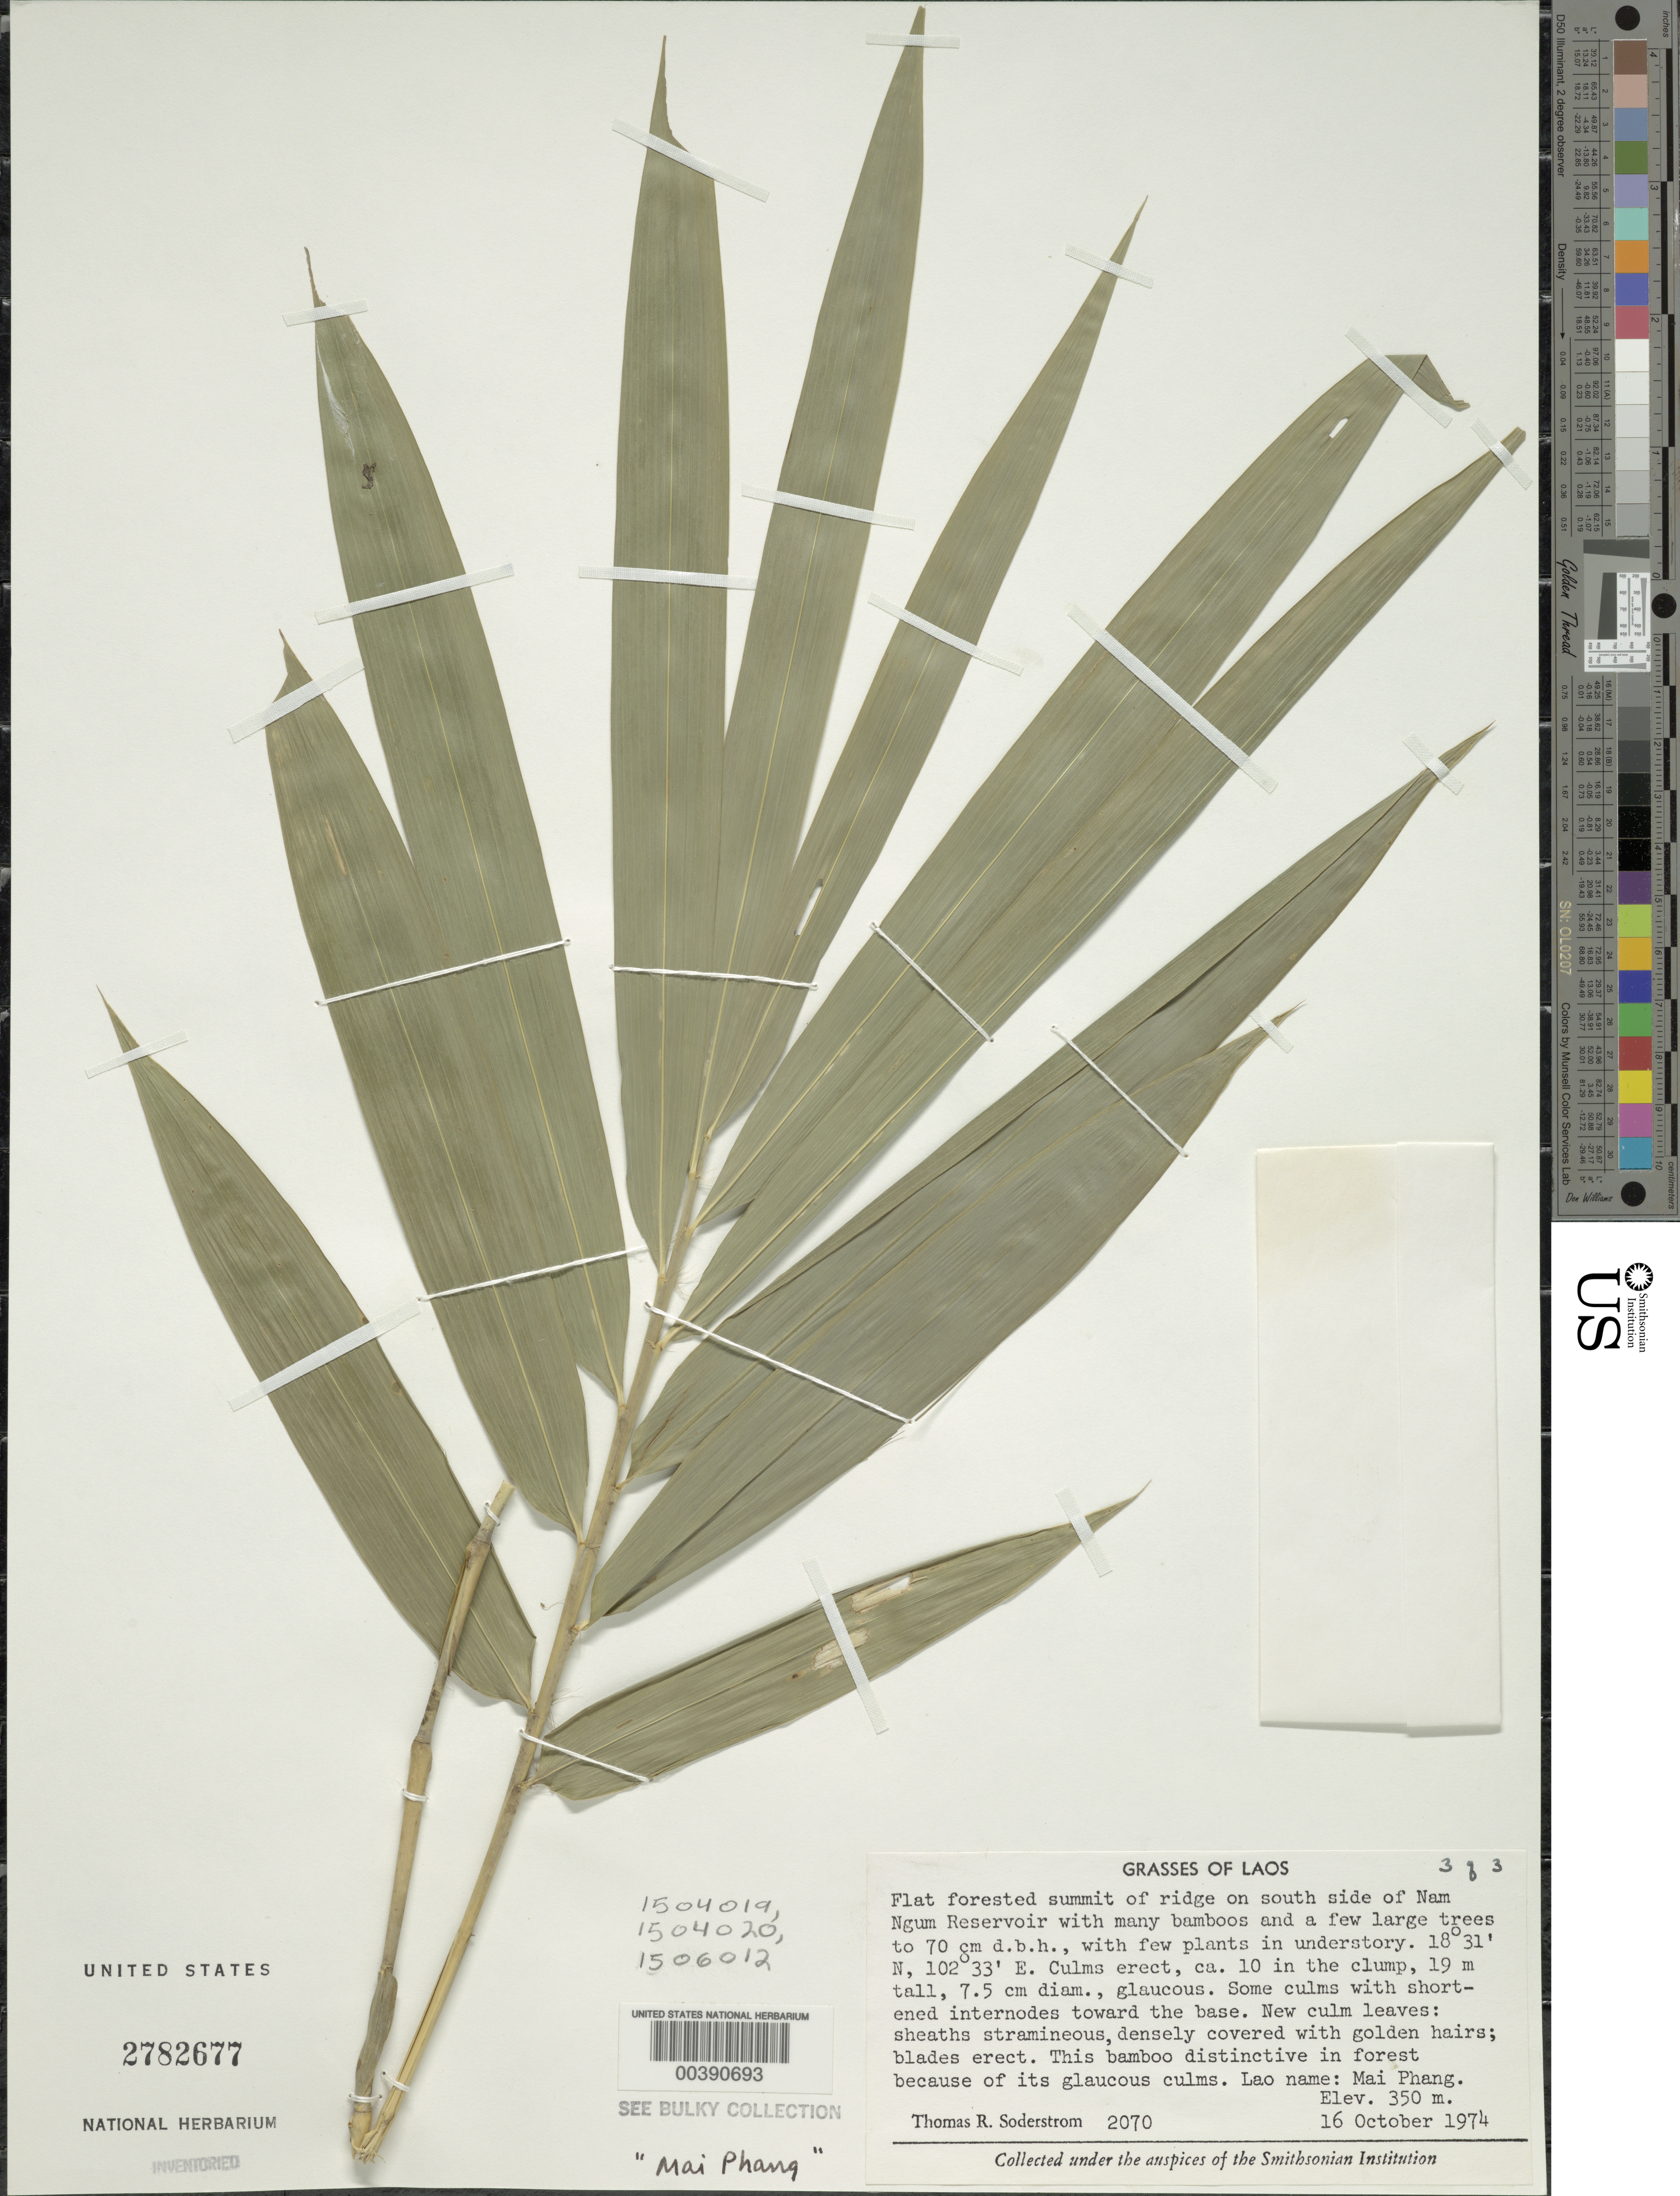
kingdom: Plantae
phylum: Tracheophyta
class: Liliopsida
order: Poales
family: Poaceae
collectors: T. R. Soderstrom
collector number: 2070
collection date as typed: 16 Oct 1974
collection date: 1974-10-16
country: Laos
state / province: Viangchan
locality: Nam Ngum Reservoir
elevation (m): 350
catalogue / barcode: US 2782677